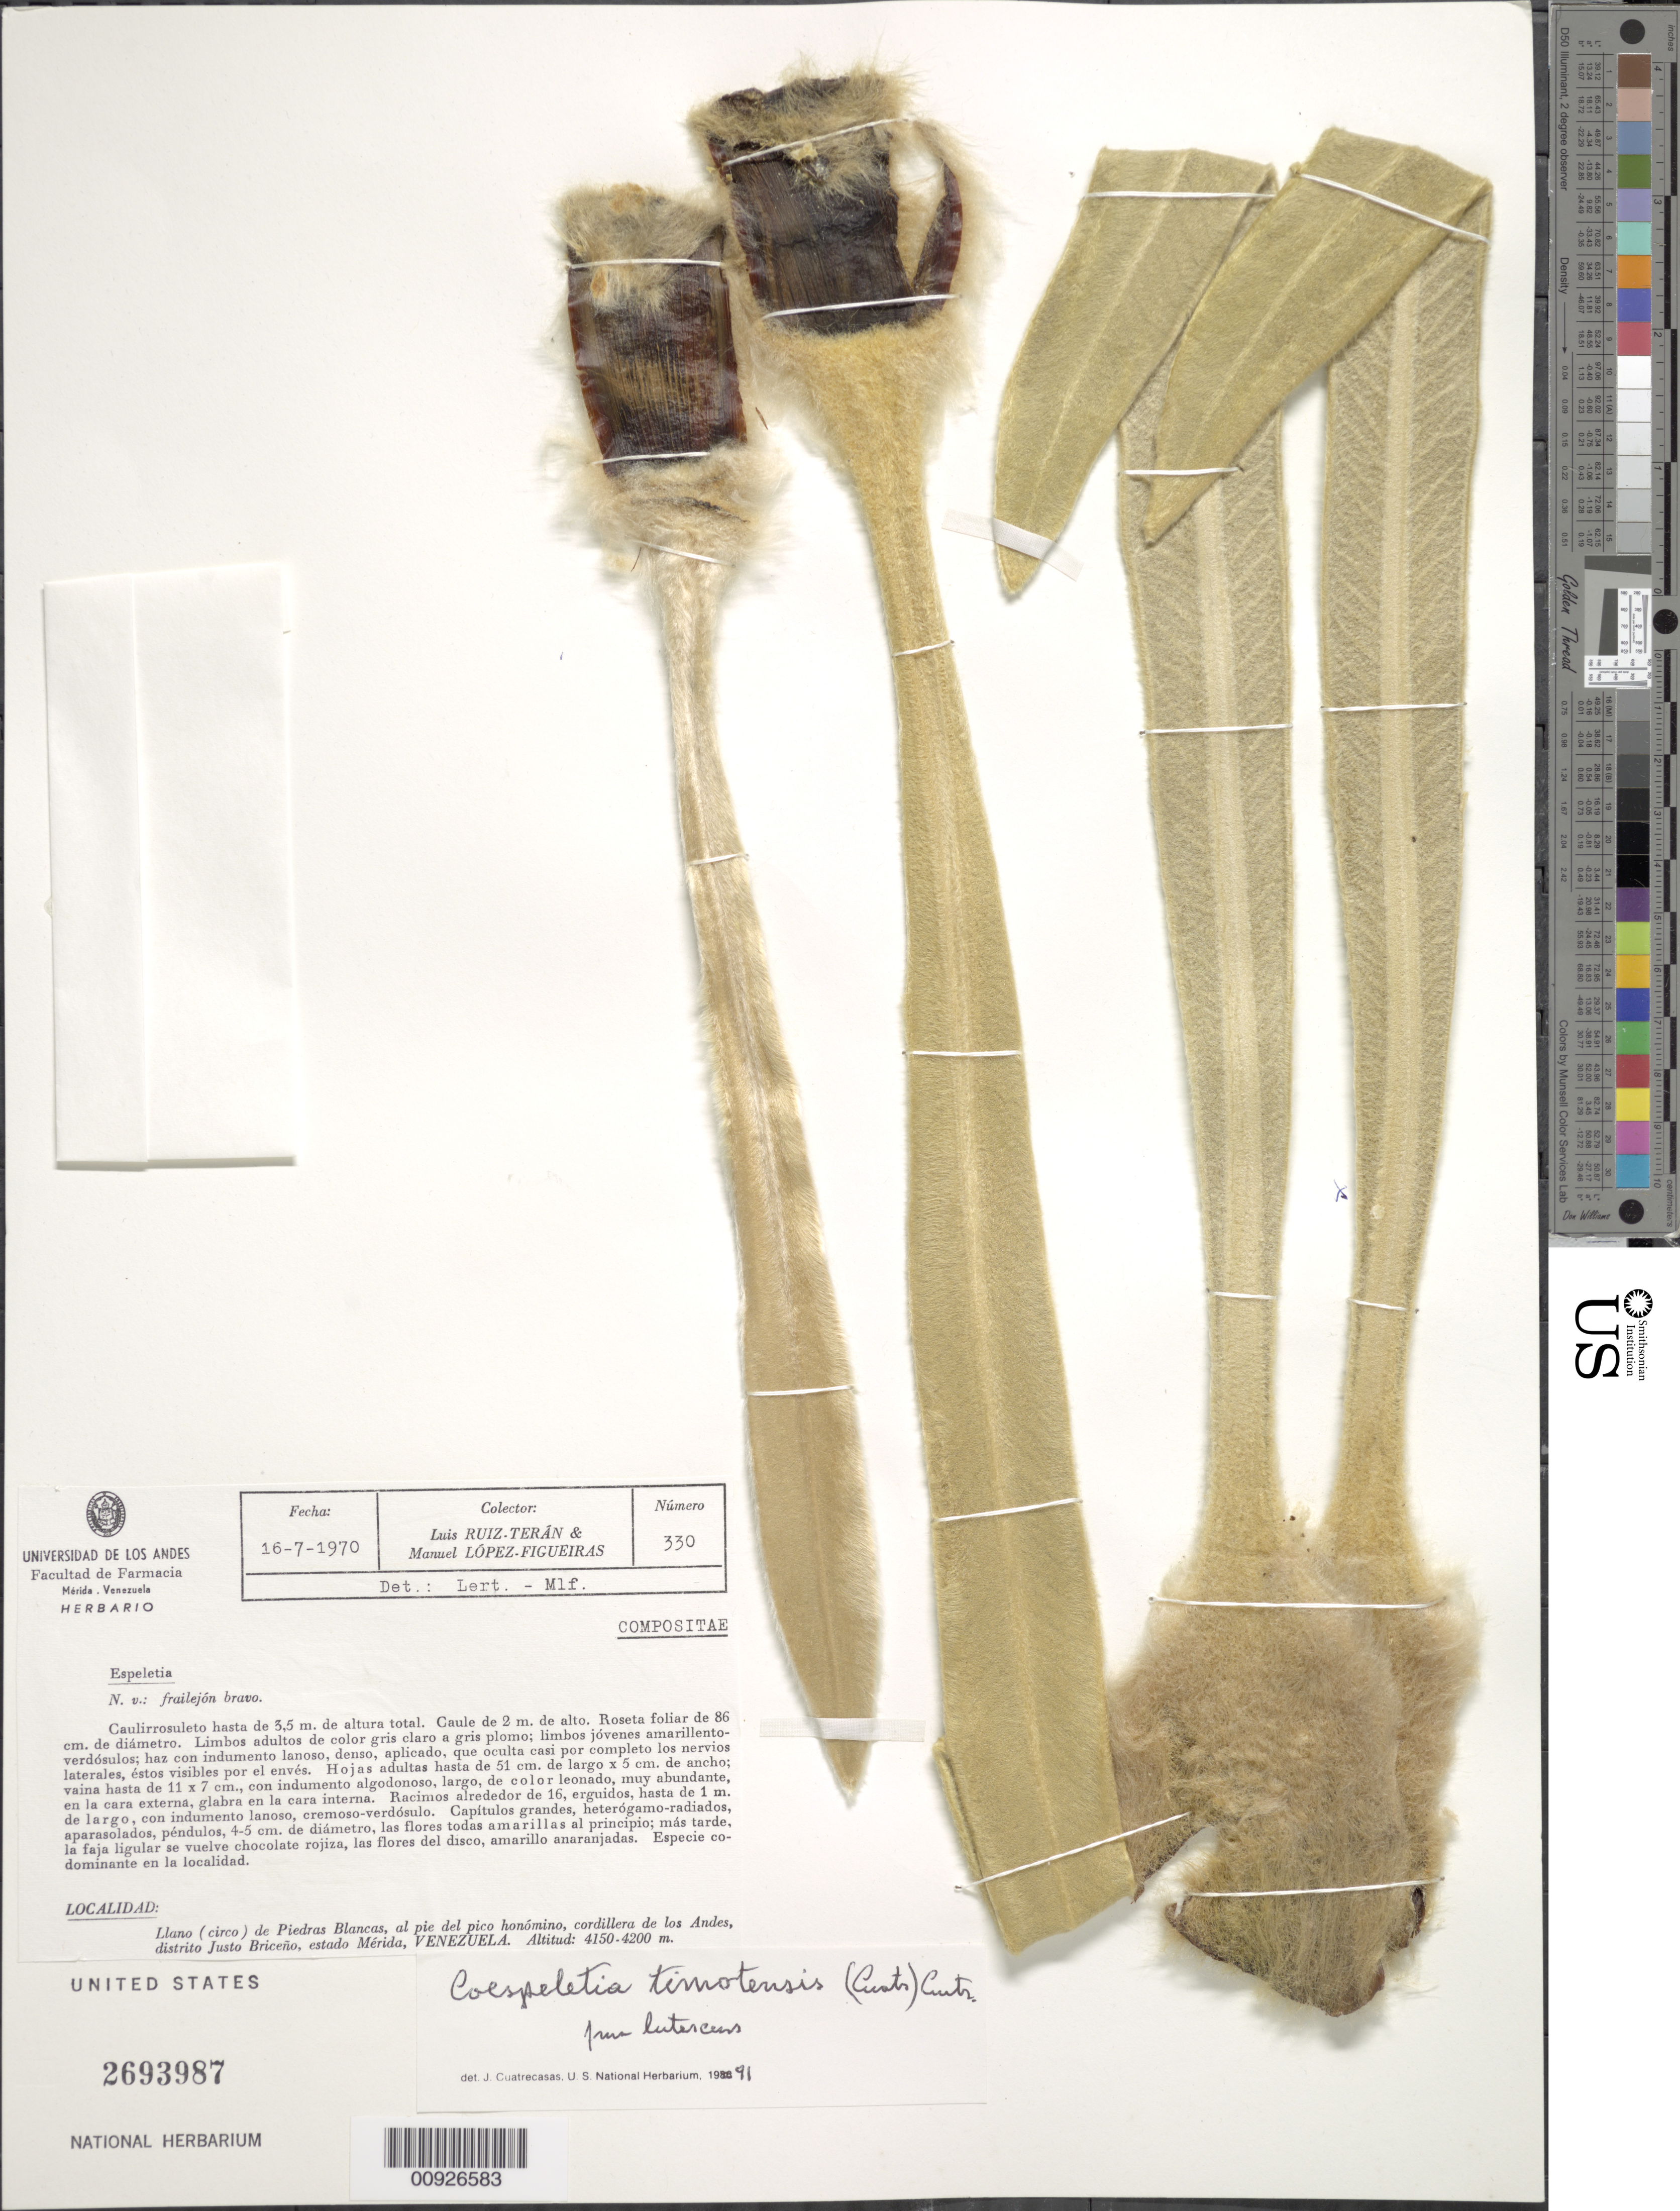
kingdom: Plantae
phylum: Tracheophyta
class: Magnoliopsida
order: Asterales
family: Asteraceae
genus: Coespeletia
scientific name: Coespeletia timotensis f. lutescens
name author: (Cuatrec.) Cuatrec.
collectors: L. E. Ruíz-Terán & M. López Figueiras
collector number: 330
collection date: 1970-07-16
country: Venezuela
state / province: Mérida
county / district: Justo Briceño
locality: Llano (circo) de Piedras Blancas, al pie del pico homónimo, cordillera de los Andes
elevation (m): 4150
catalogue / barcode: US 2693987